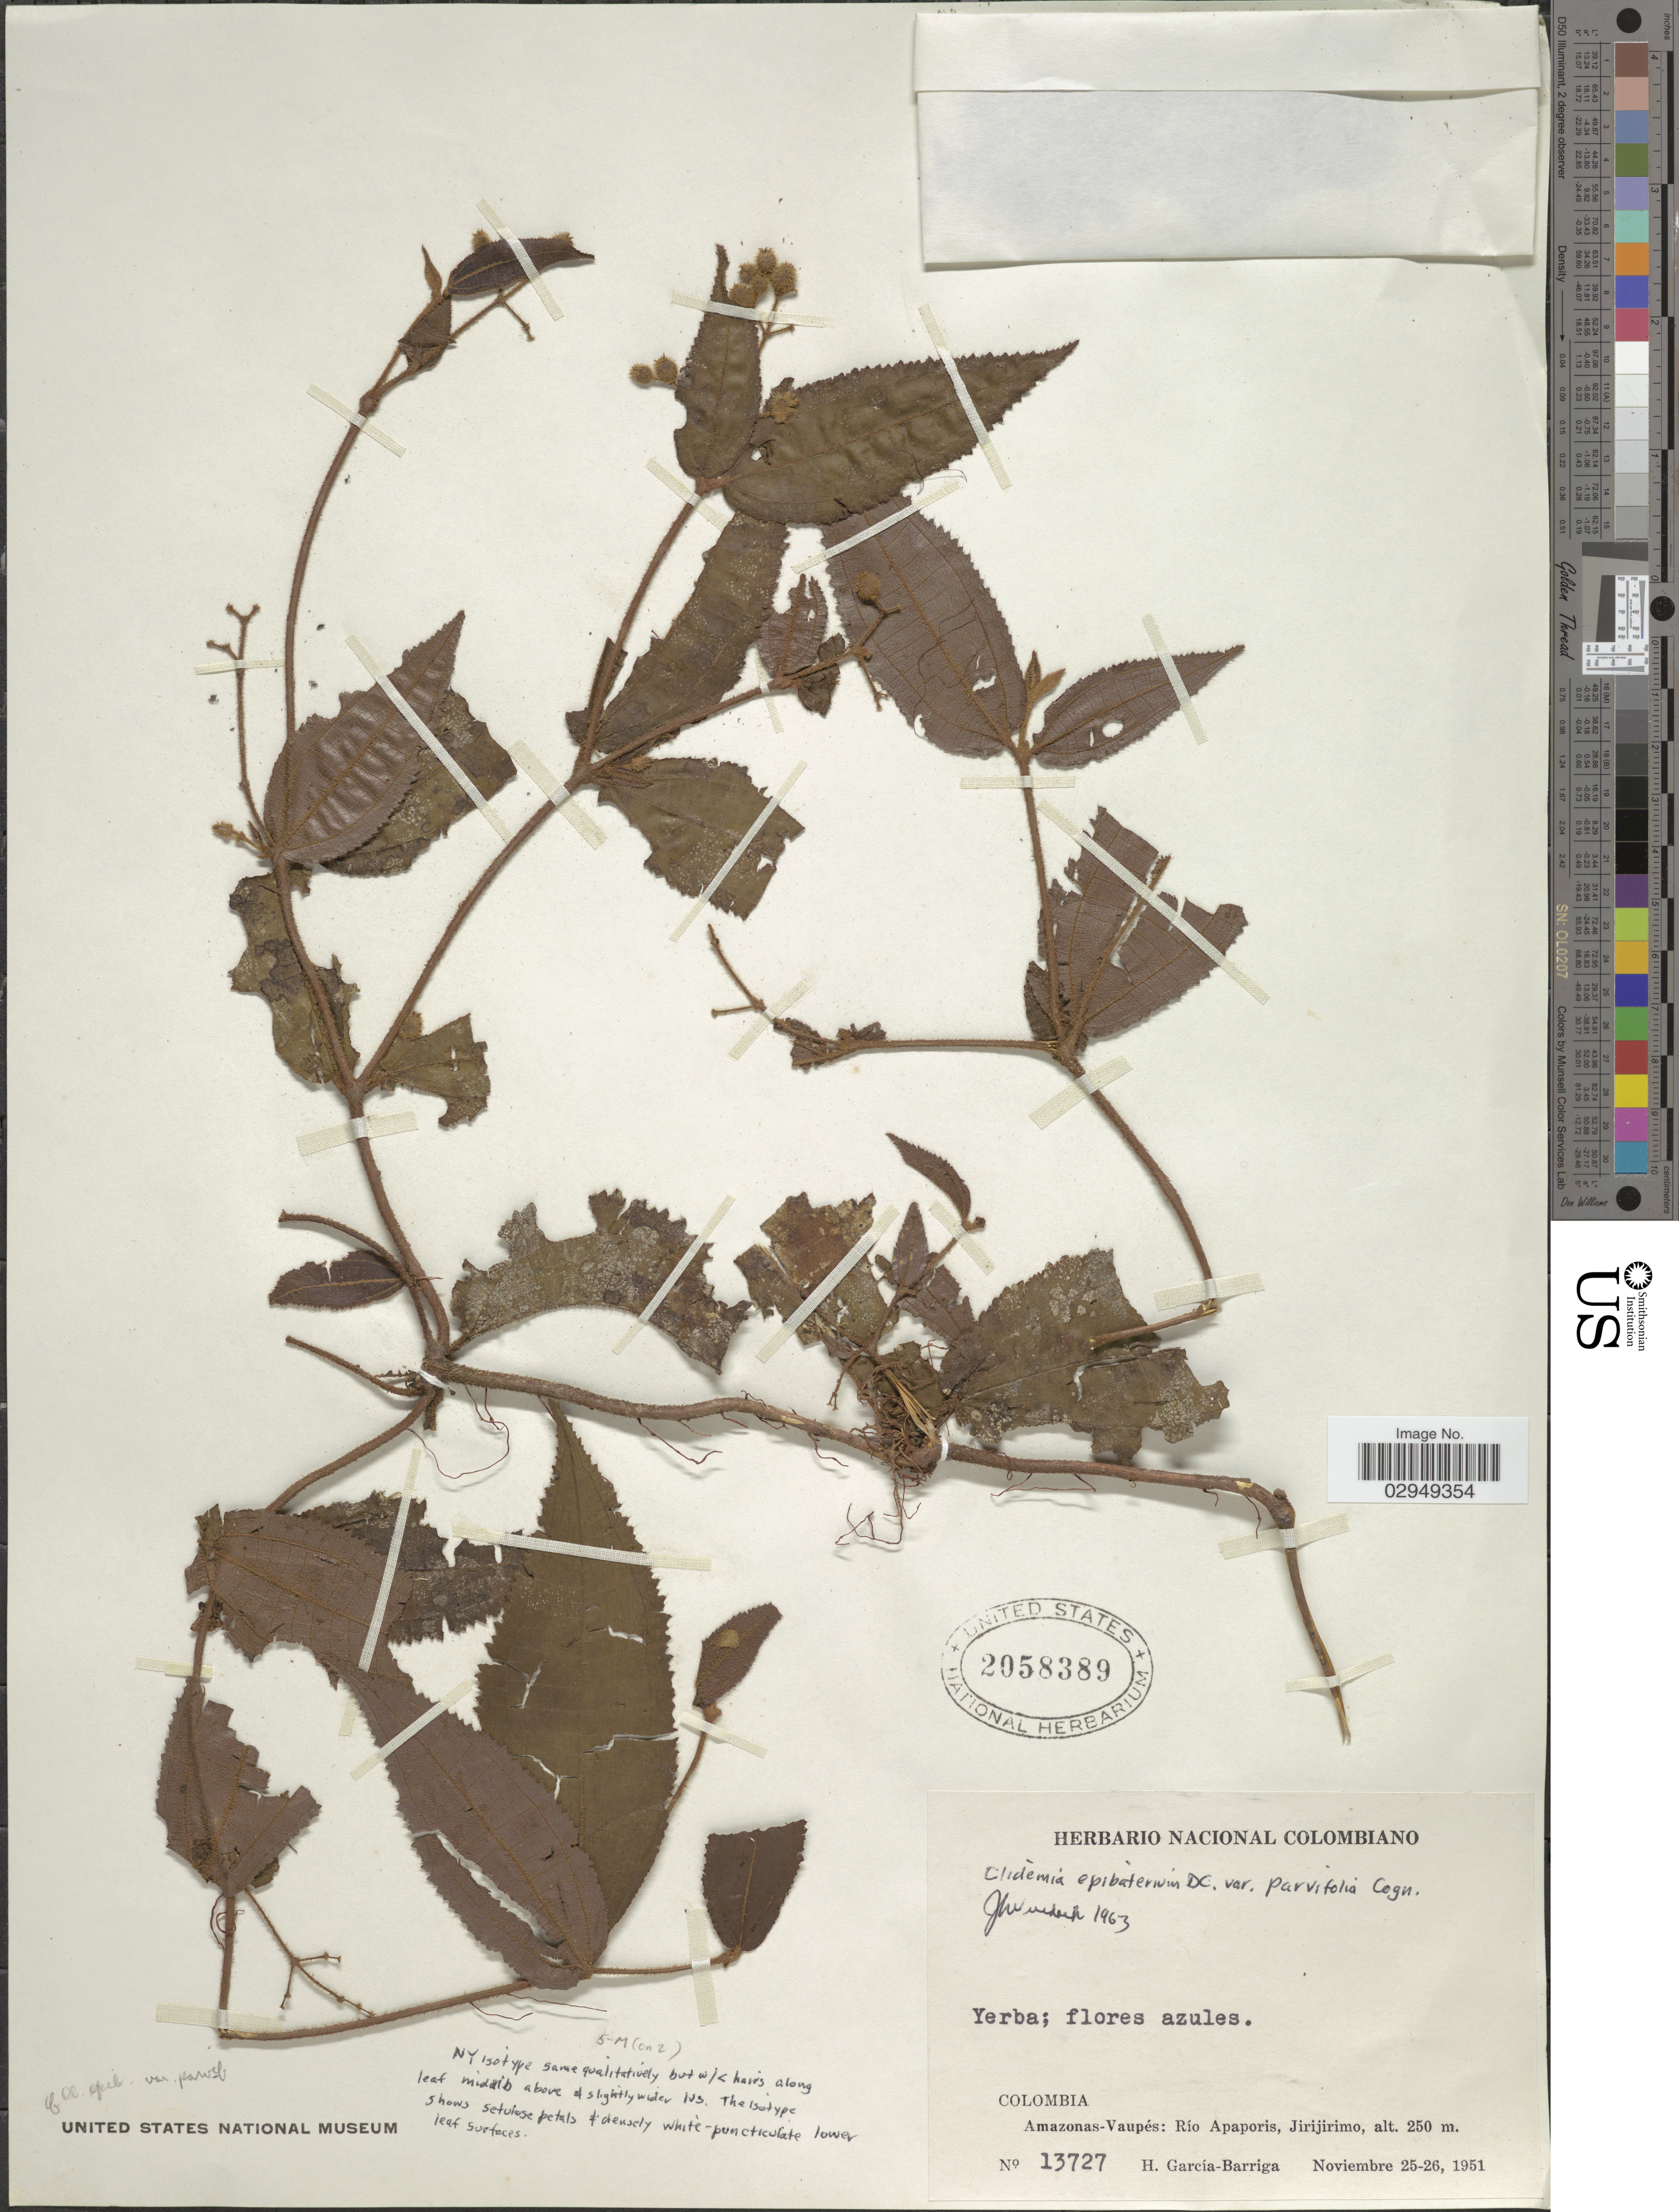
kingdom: Plantae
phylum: Tracheophyta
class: Magnoliopsida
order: Myrtales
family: Melastomataceae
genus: Clidemia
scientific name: Clidemia epibaterium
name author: DC.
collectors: H. García Barriga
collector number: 13727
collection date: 1951-11-25/1951-11-26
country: Colombia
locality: Amazonas-Vaupés: Río Apaporis, Jirijirimo.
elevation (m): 250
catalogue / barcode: US 2058389